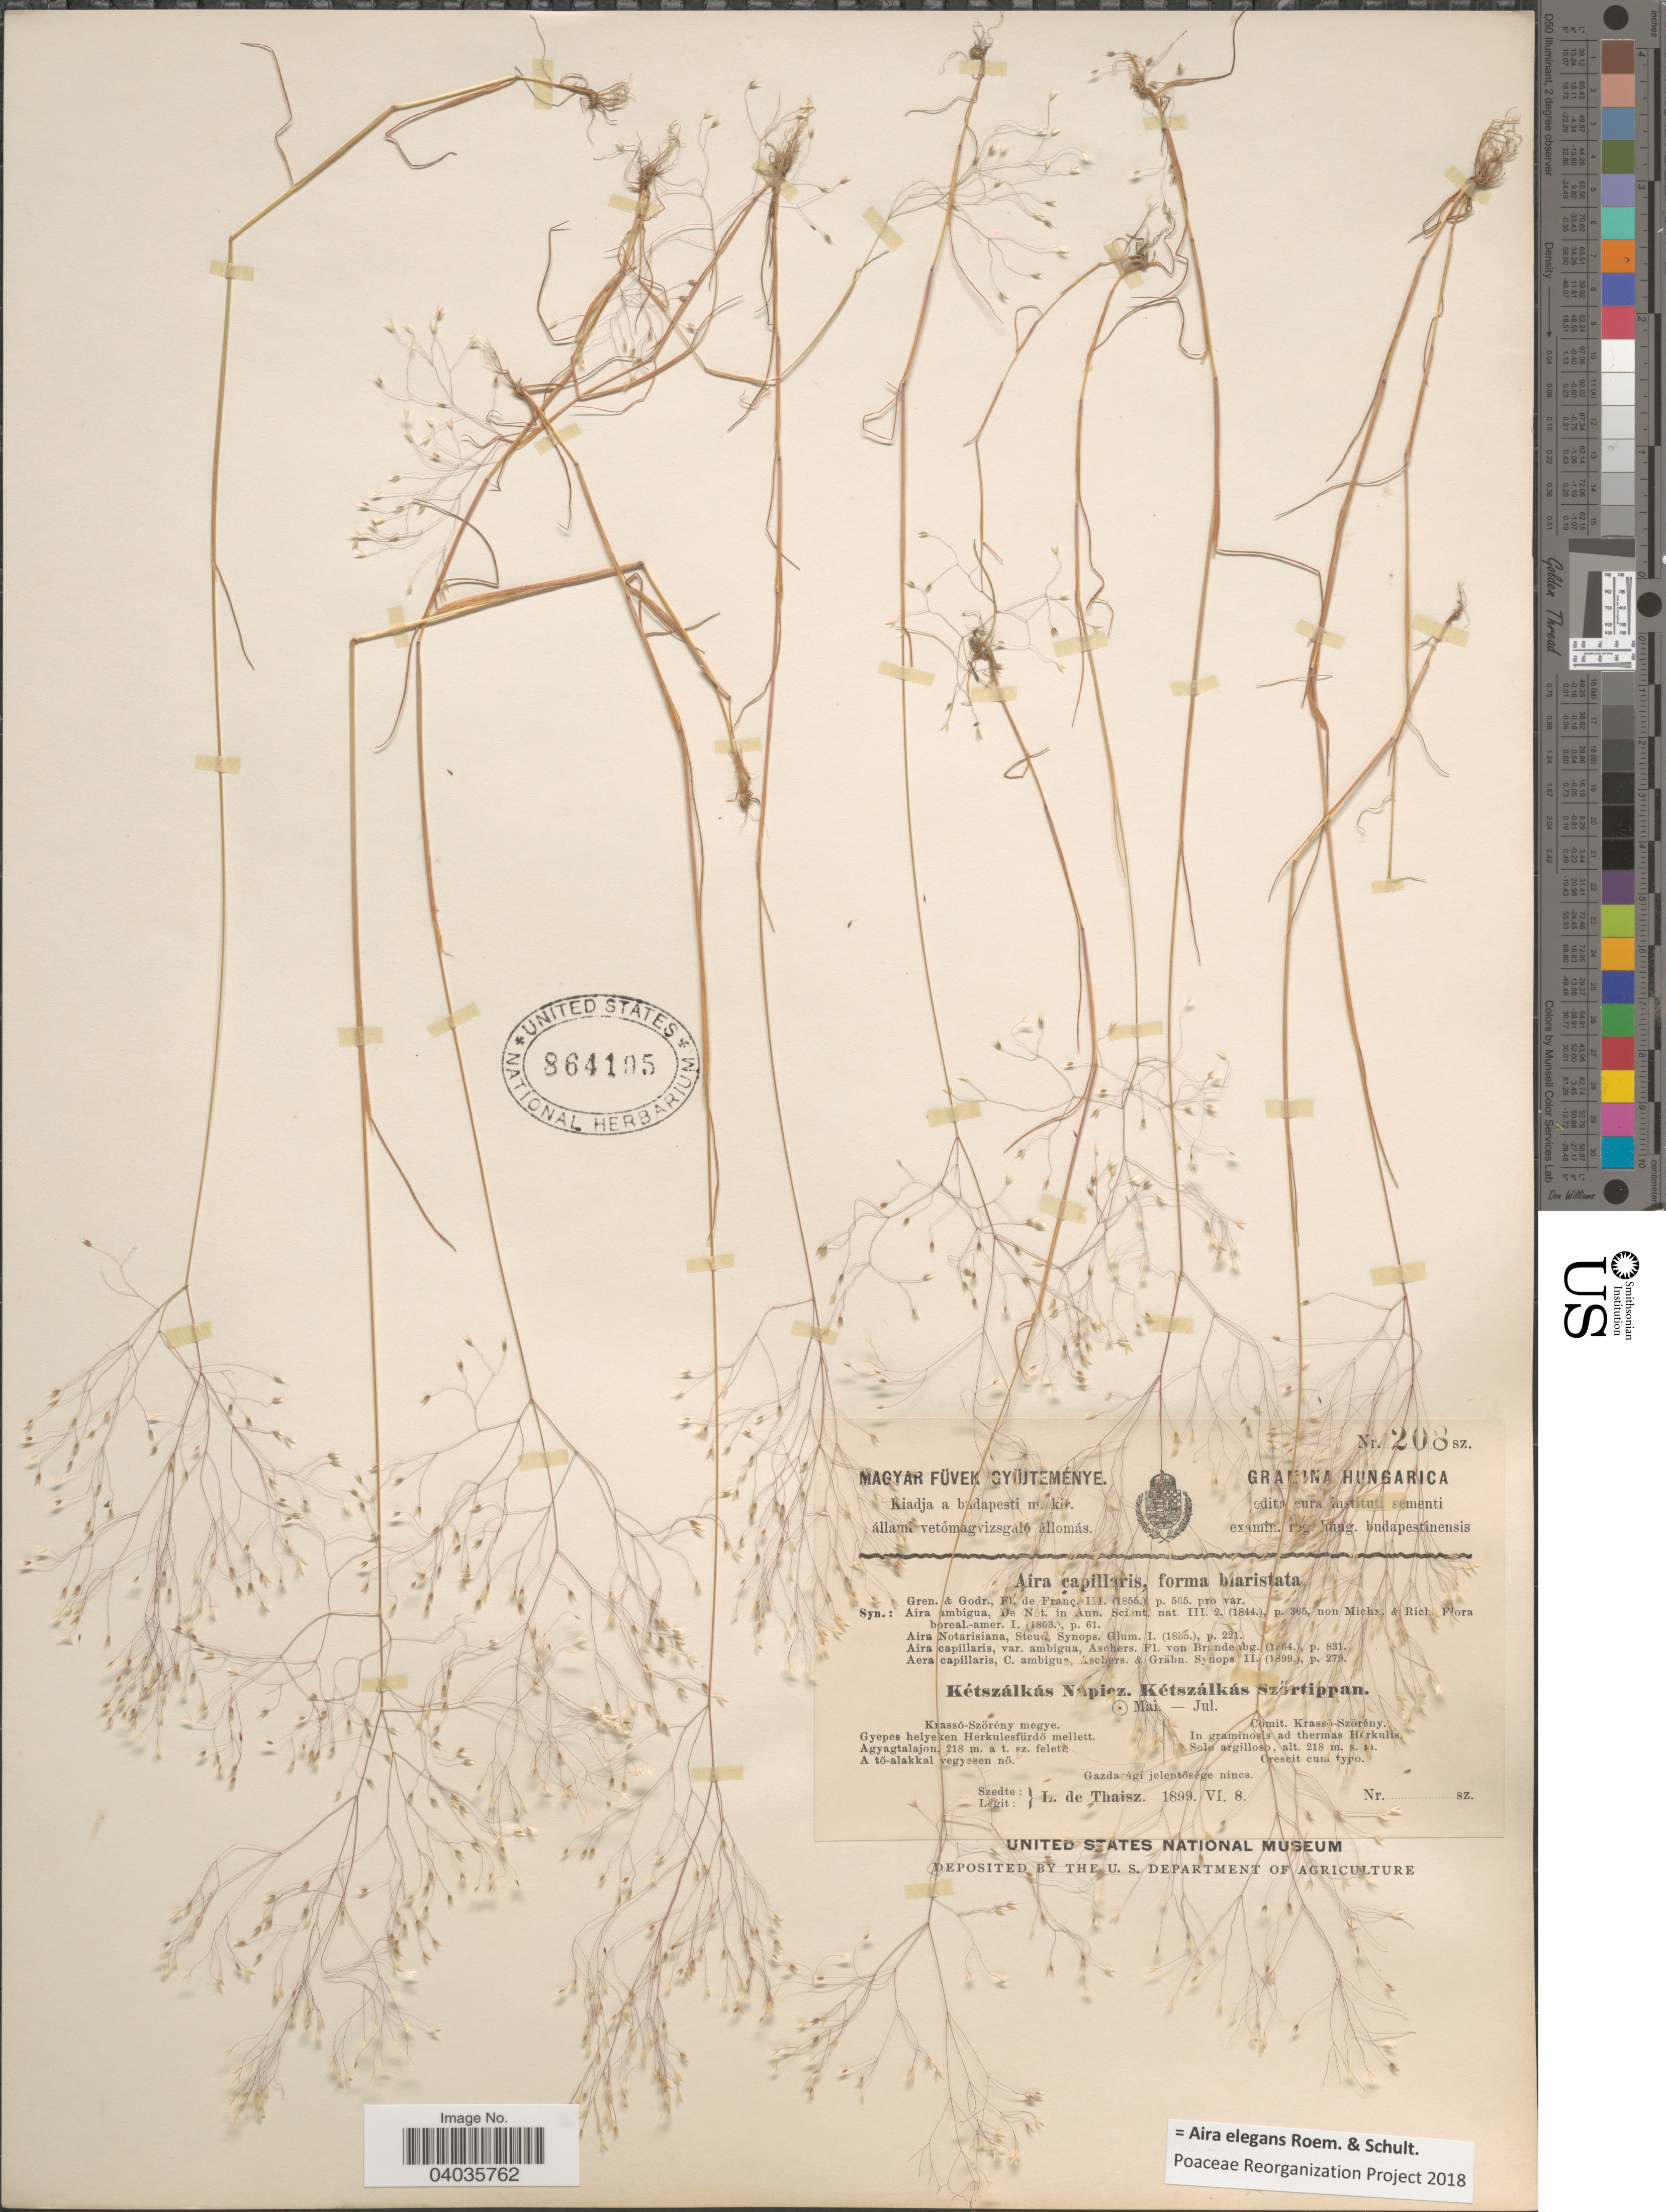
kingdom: Plantae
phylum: Tracheophyta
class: Liliopsida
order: Poales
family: Poaceae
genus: Aira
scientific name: Aira elegans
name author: L.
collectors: L. Thaisz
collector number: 208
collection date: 1899-06-08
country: Romania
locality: Hungarica. Comit. Krassó-Szörény. In graminosis ad thermas Herkulis.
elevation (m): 218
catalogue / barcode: US 864105